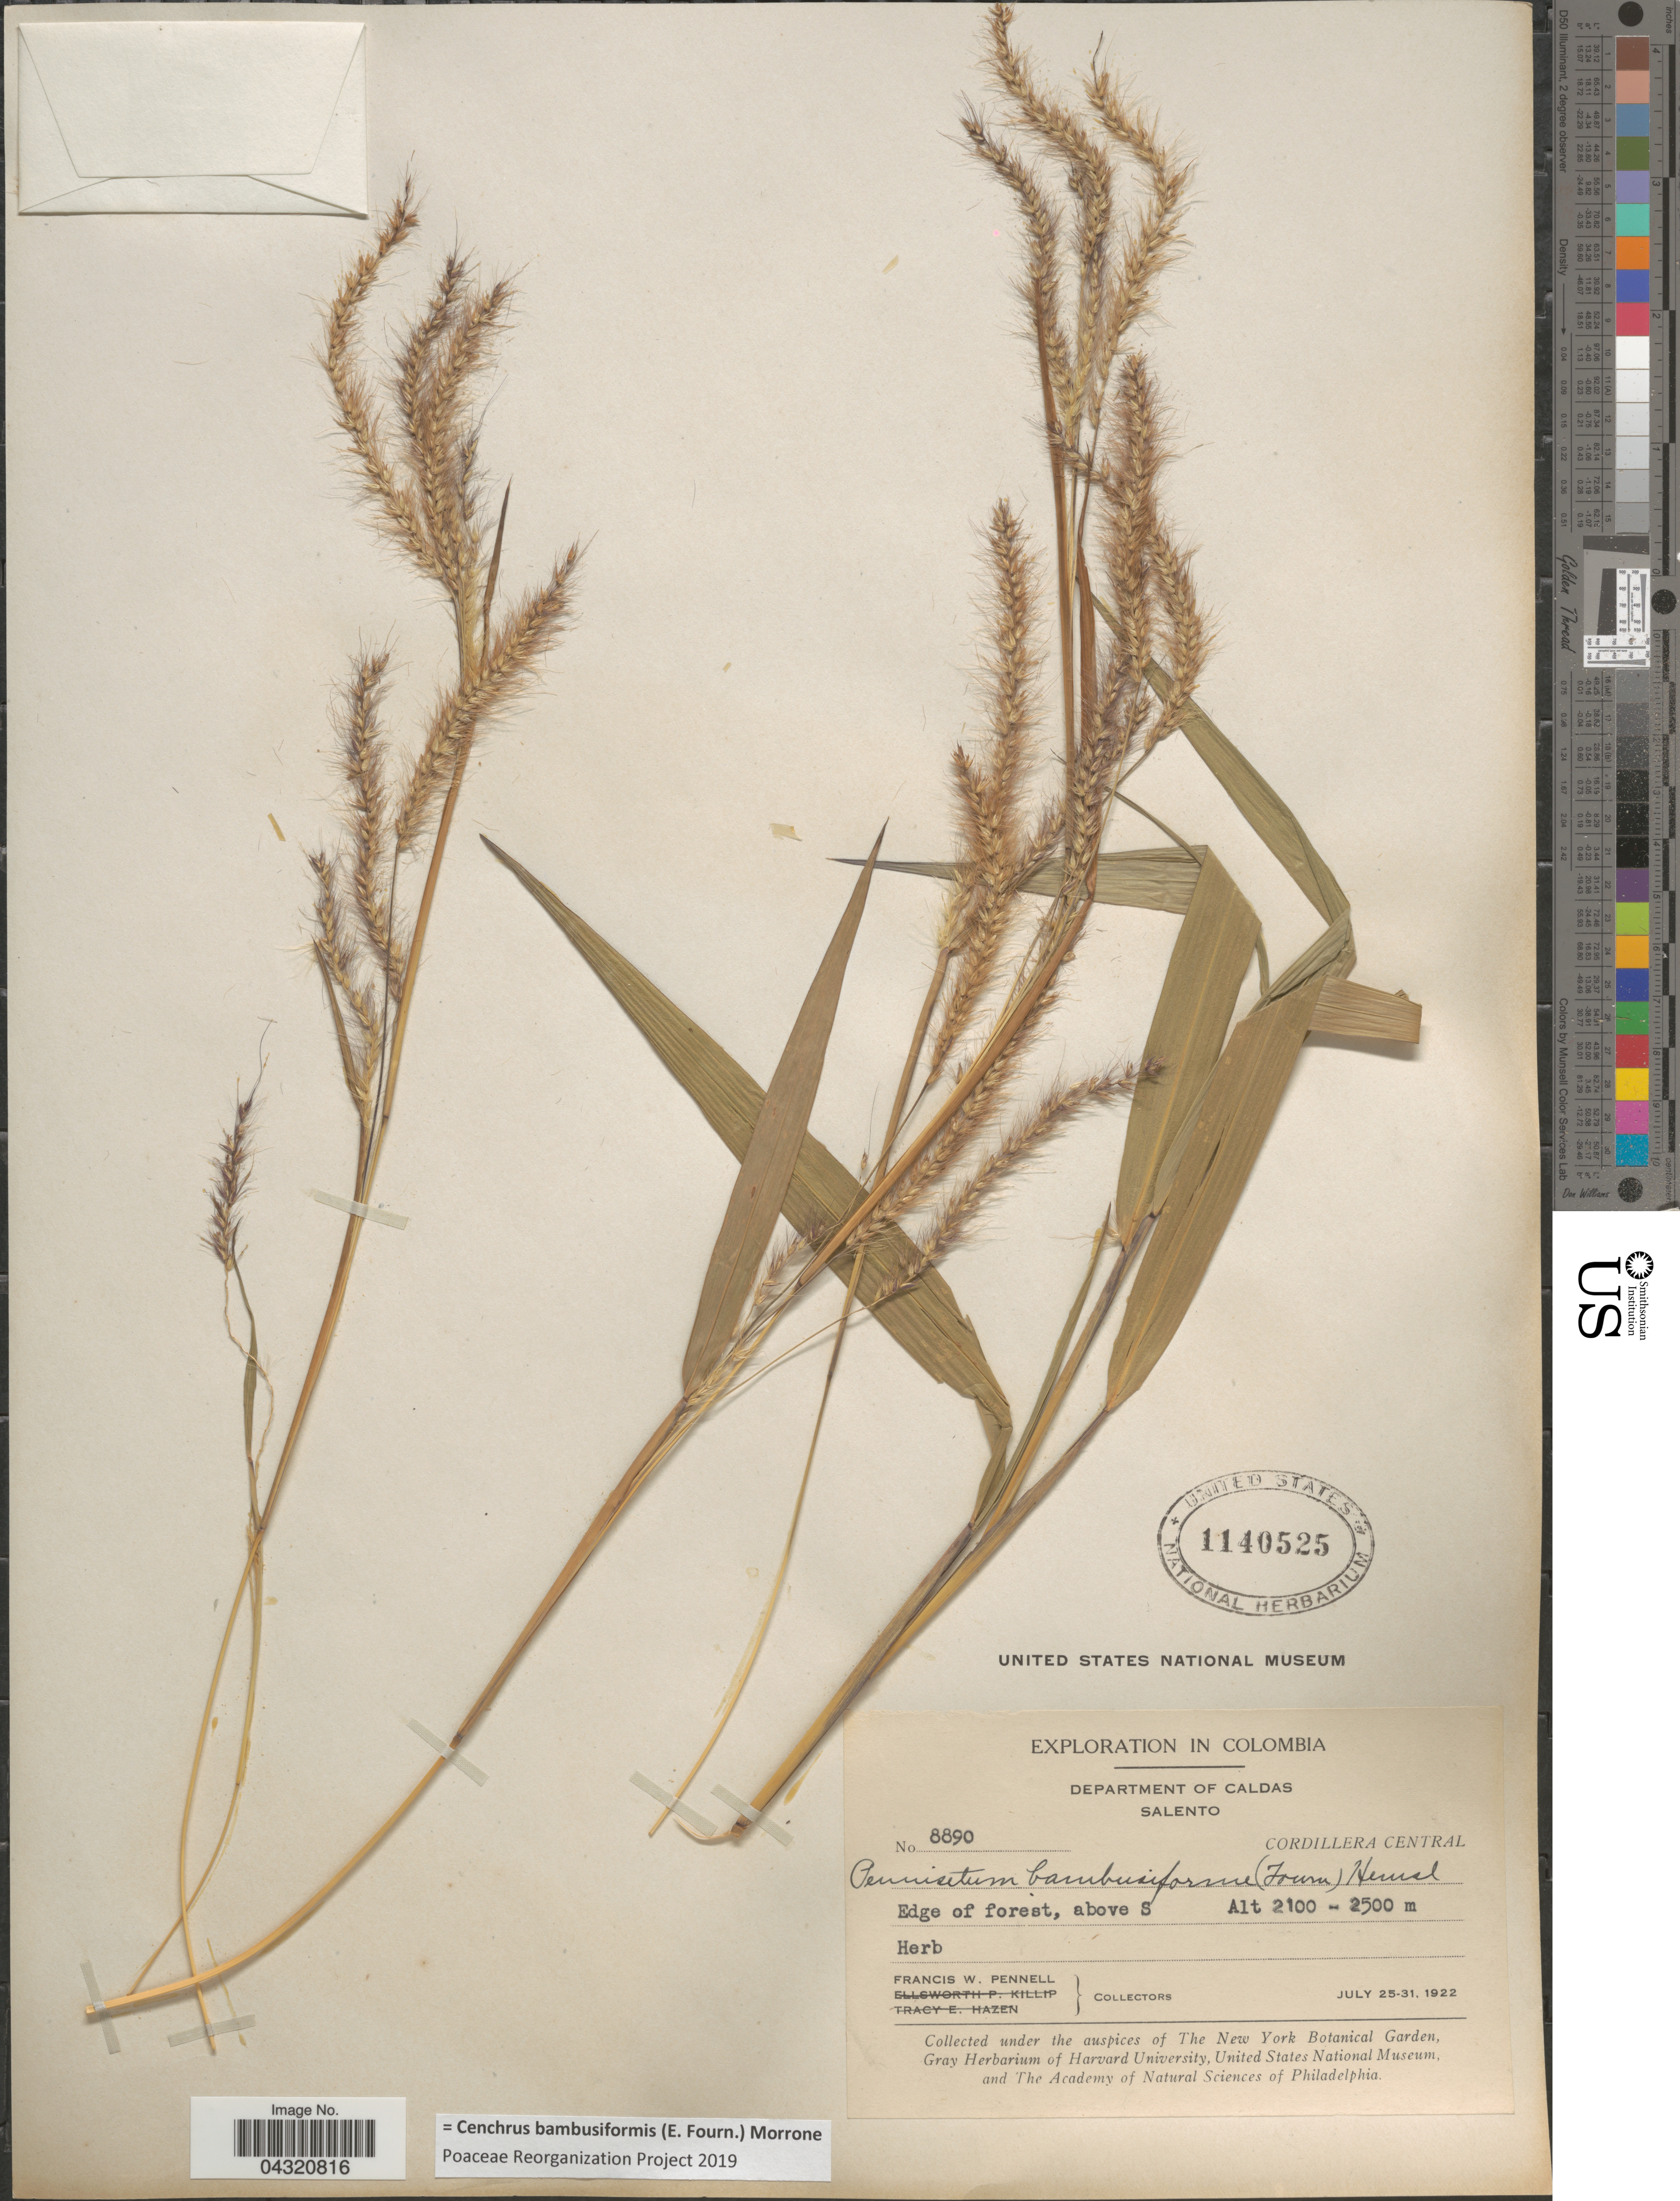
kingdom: Plantae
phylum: Tracheophyta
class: Liliopsida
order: Poales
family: Poaceae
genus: Cenchrus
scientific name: Cenchrus bambusiformis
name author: (E. Fourn.) Morrone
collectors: F. W. Pennell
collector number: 8890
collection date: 1922-07-25/1922-07-31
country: Colombia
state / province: Caldas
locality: Exploration in Colombia. Department of Caldas. Salento. Cordillera Central. Edge of forest, above S.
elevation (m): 2100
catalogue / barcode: US 1140525